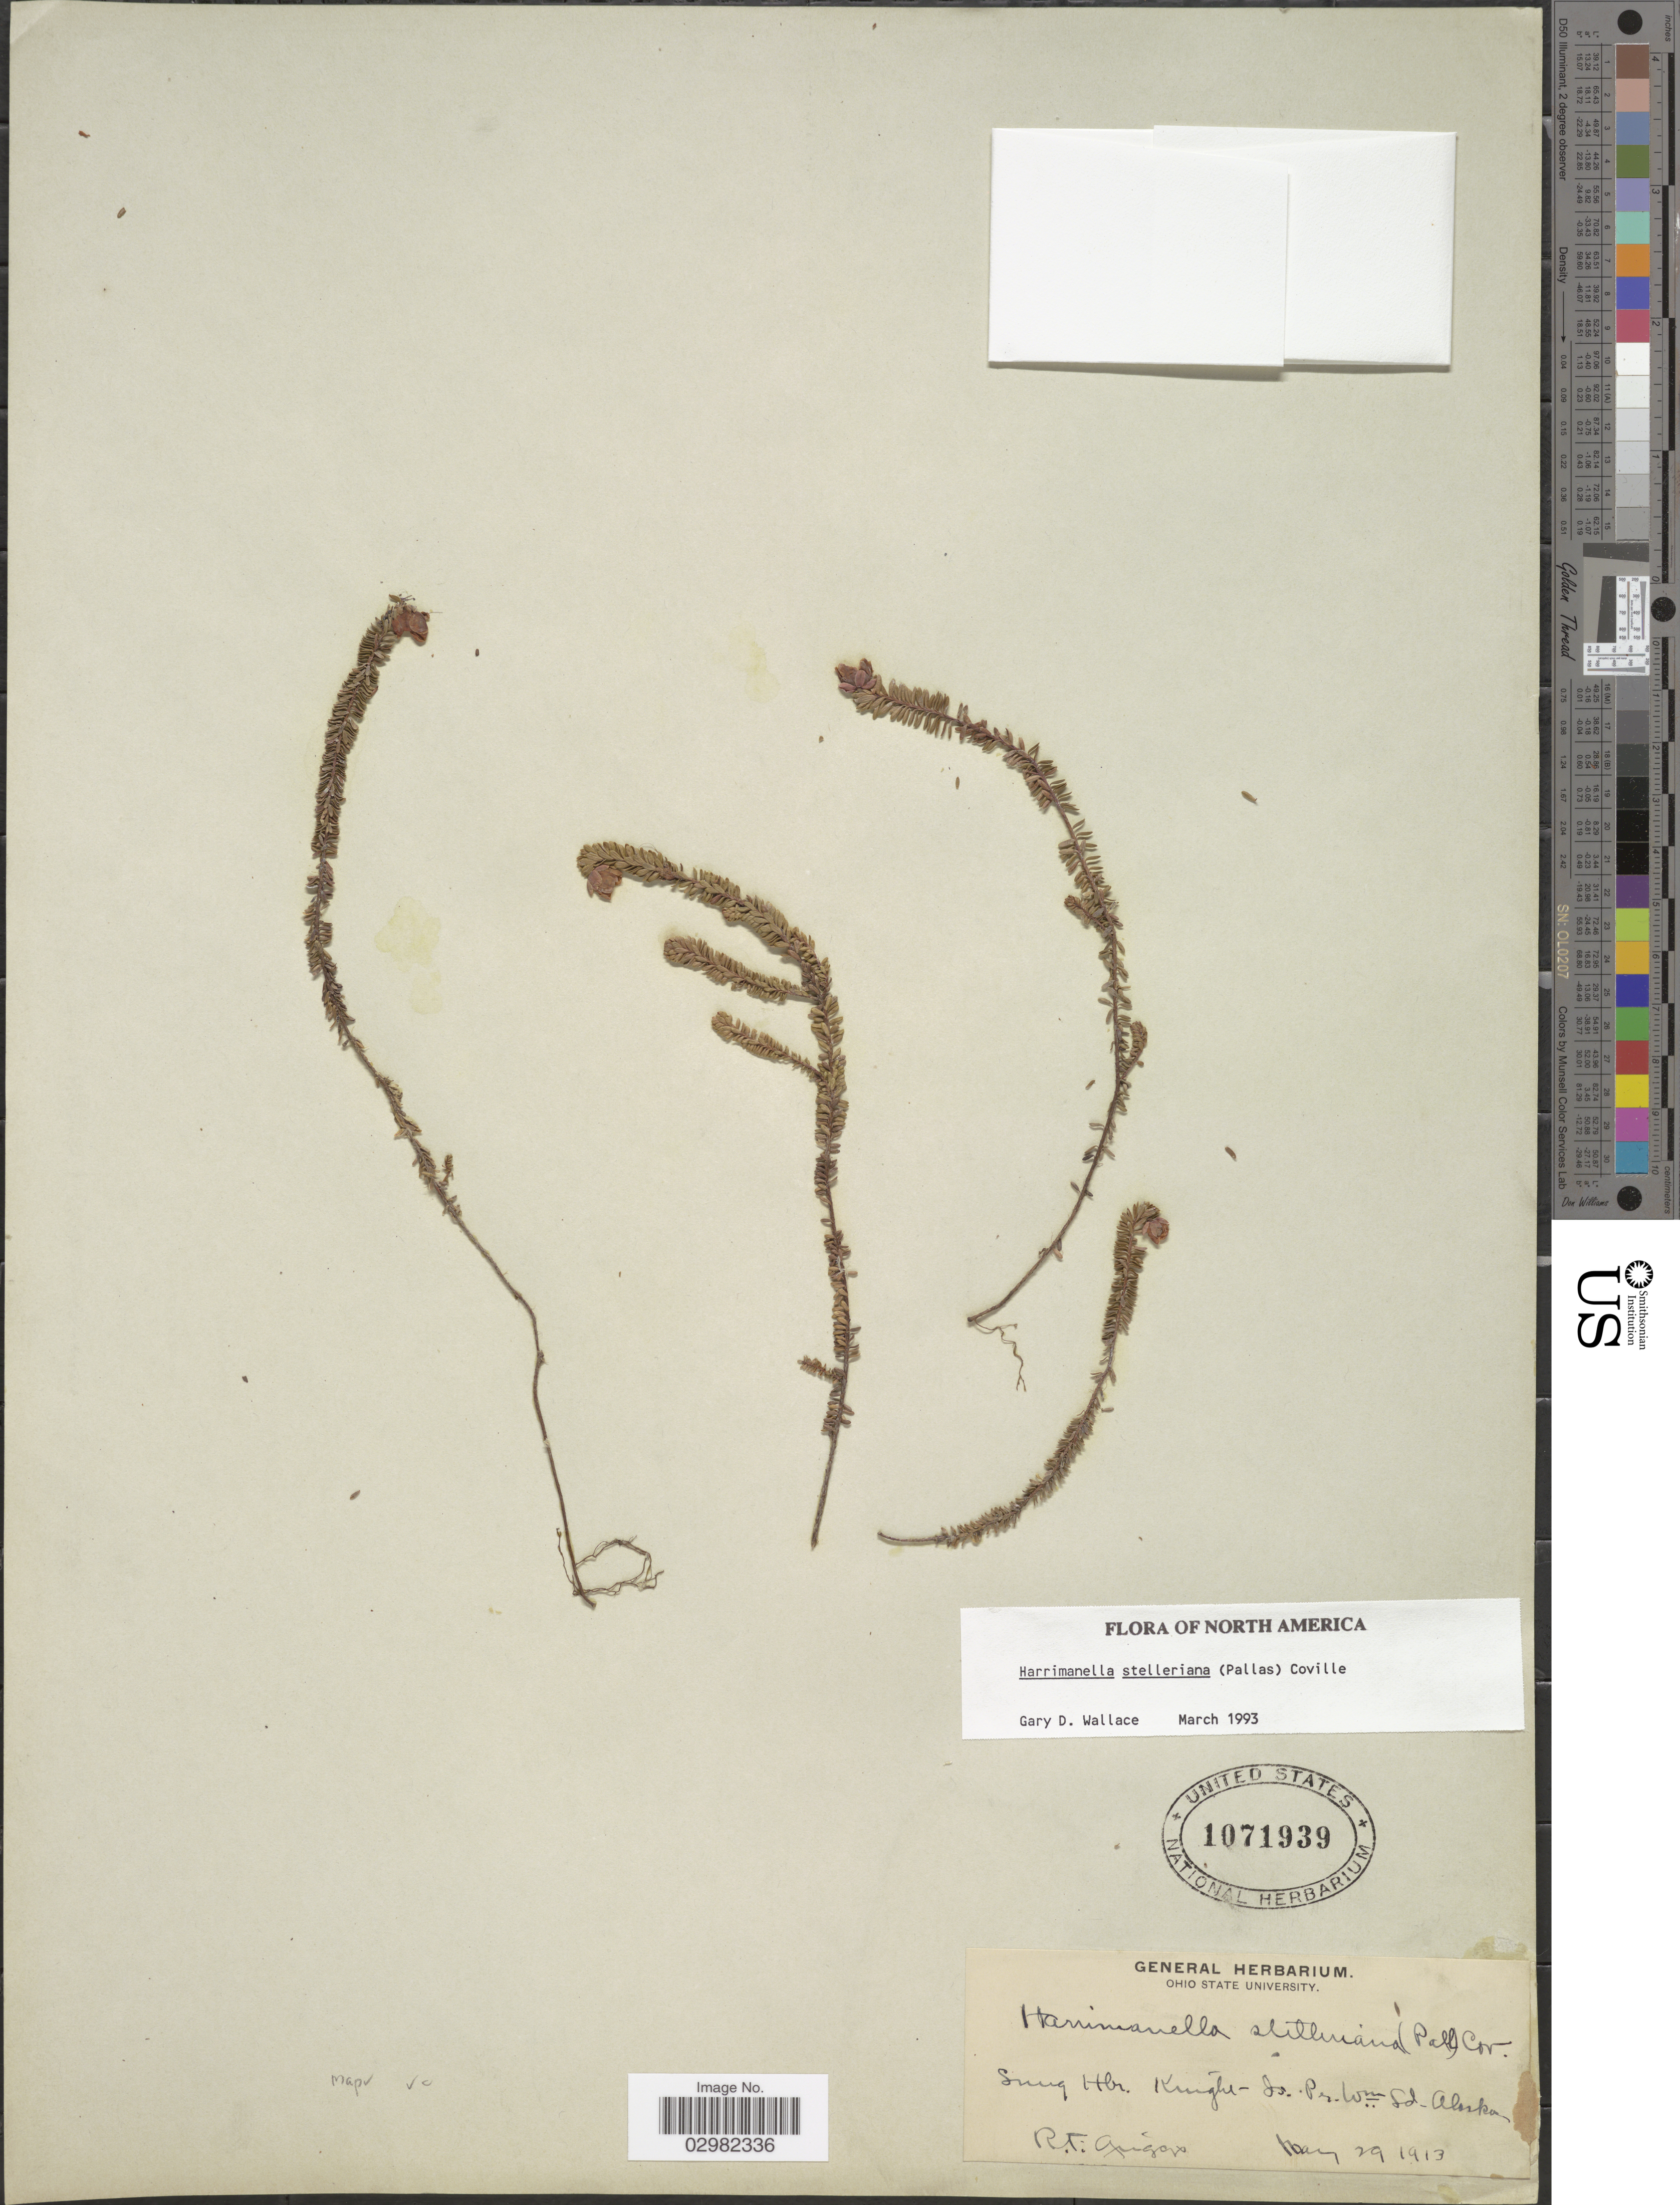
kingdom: Plantae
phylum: Tracheophyta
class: Magnoliopsida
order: Ericales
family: Ericaceae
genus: Harrimanella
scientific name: Harrimanella stelleriana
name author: (Pall.) Coville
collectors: R. F. Griggs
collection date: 1913-05-29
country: United States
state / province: Alaska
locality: Snug Hbr. Knight Isl., Pr. Wm Sd. Alaska.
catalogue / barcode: US 1071939